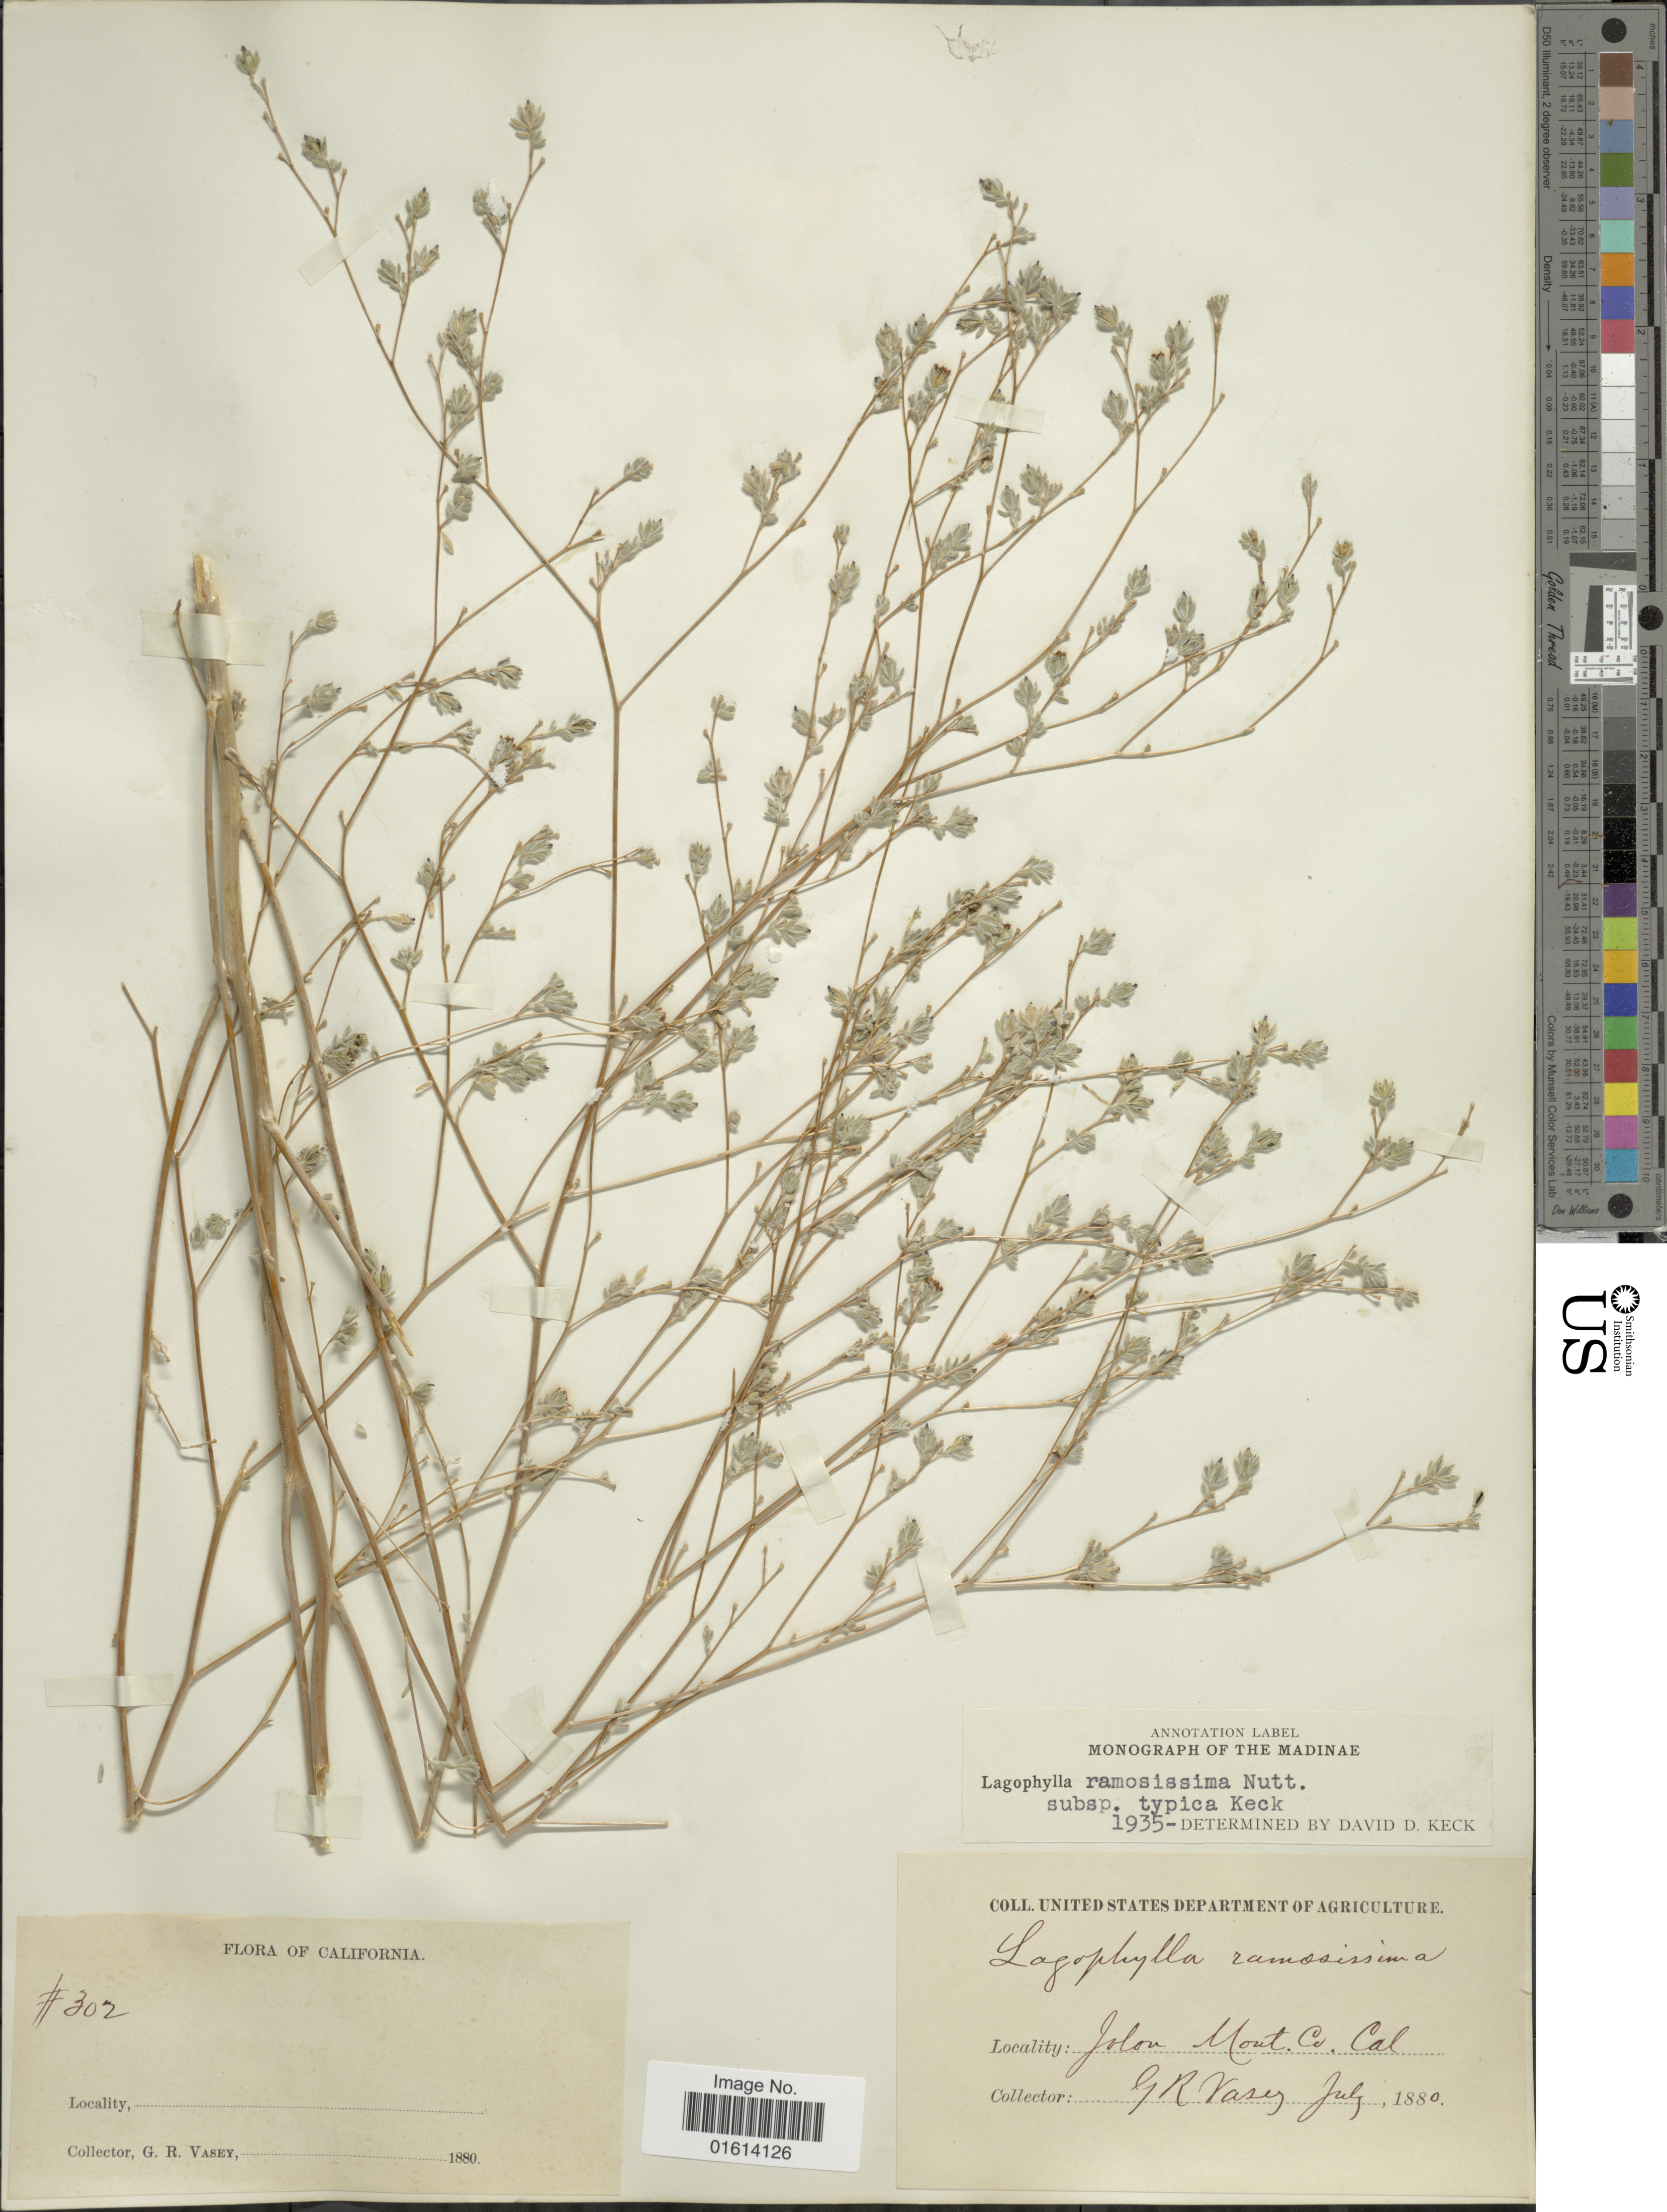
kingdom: Plantae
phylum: Tracheophyta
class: Magnoliopsida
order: Asterales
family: Asteraceae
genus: Lagophylla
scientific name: Lagophylla ramosissima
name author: Nutt.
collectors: G. R. Vasey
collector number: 302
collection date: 1880-07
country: United States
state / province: California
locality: Jolon Mont Co.